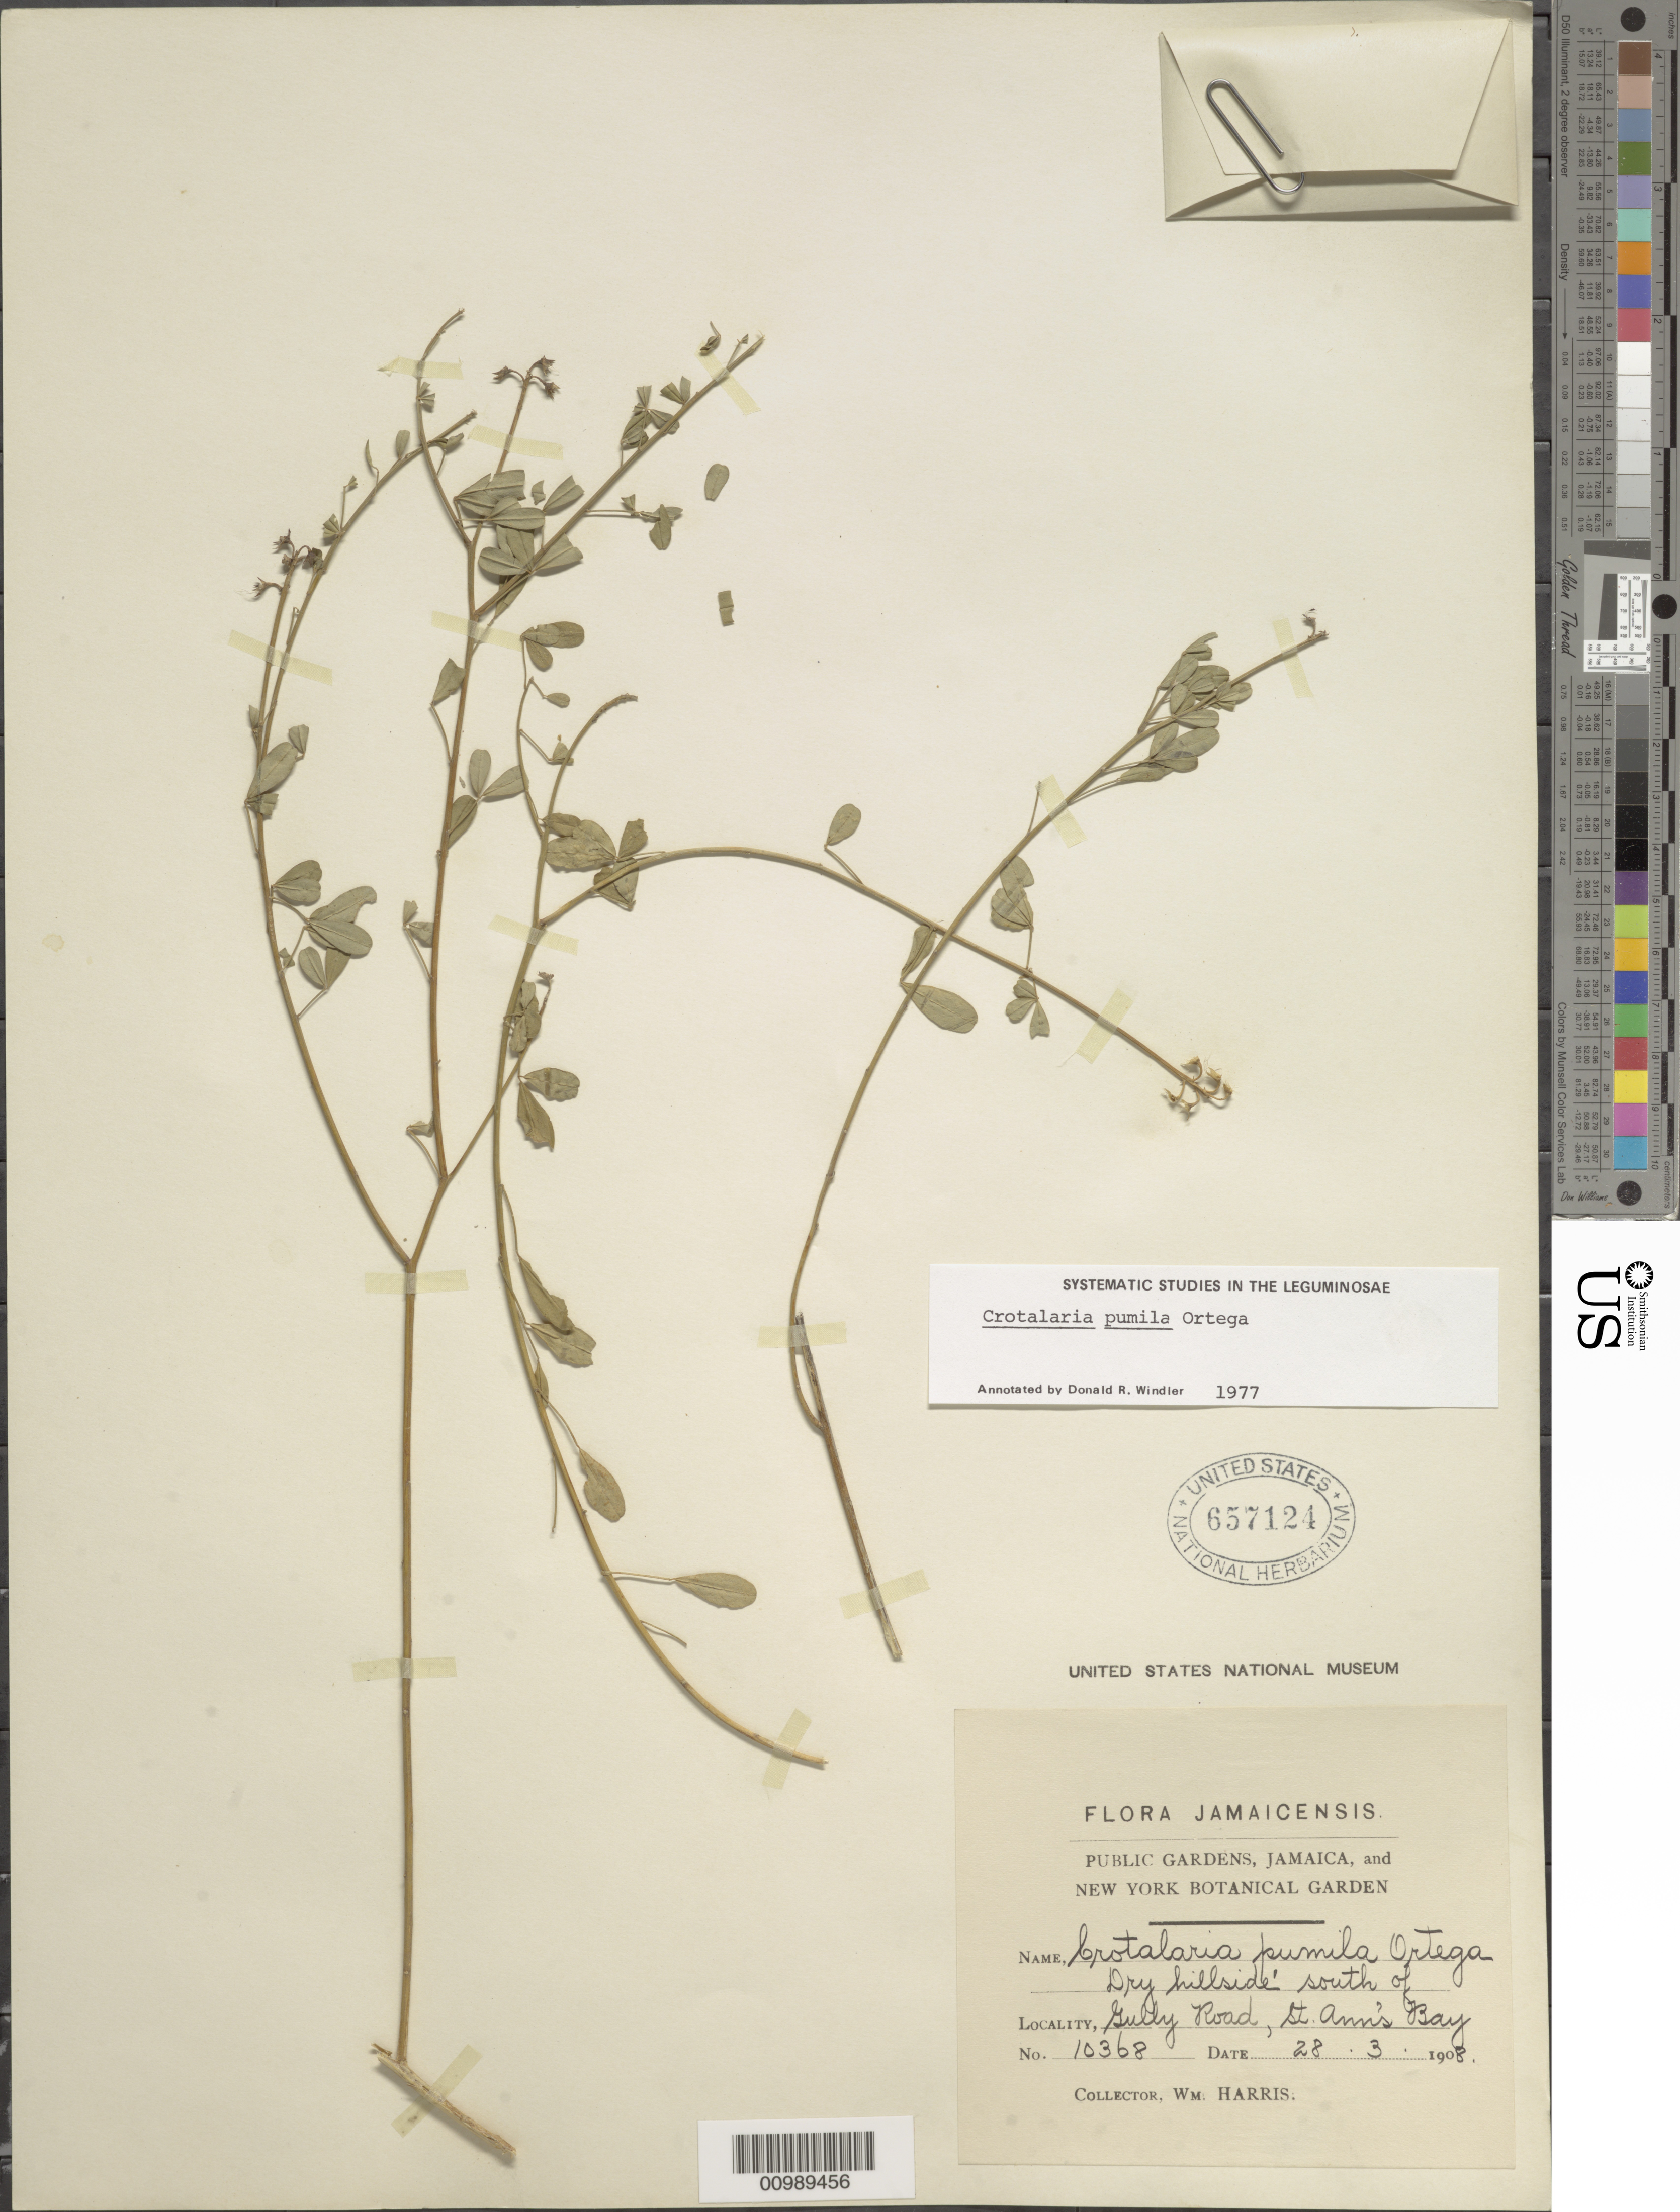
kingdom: Plantae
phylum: Tracheophyta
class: Magnoliopsida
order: Fabales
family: Fabaceae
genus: Crotalaria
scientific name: Crotalaria pumila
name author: Ortega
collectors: W. H. Harris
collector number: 10368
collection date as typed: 28 Mar 1908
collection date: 1908-03-28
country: Jamaica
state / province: Saint Ann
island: Jamaica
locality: Gully Road, St. Ann's Bay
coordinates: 0 N, 0 E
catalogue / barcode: US 657124